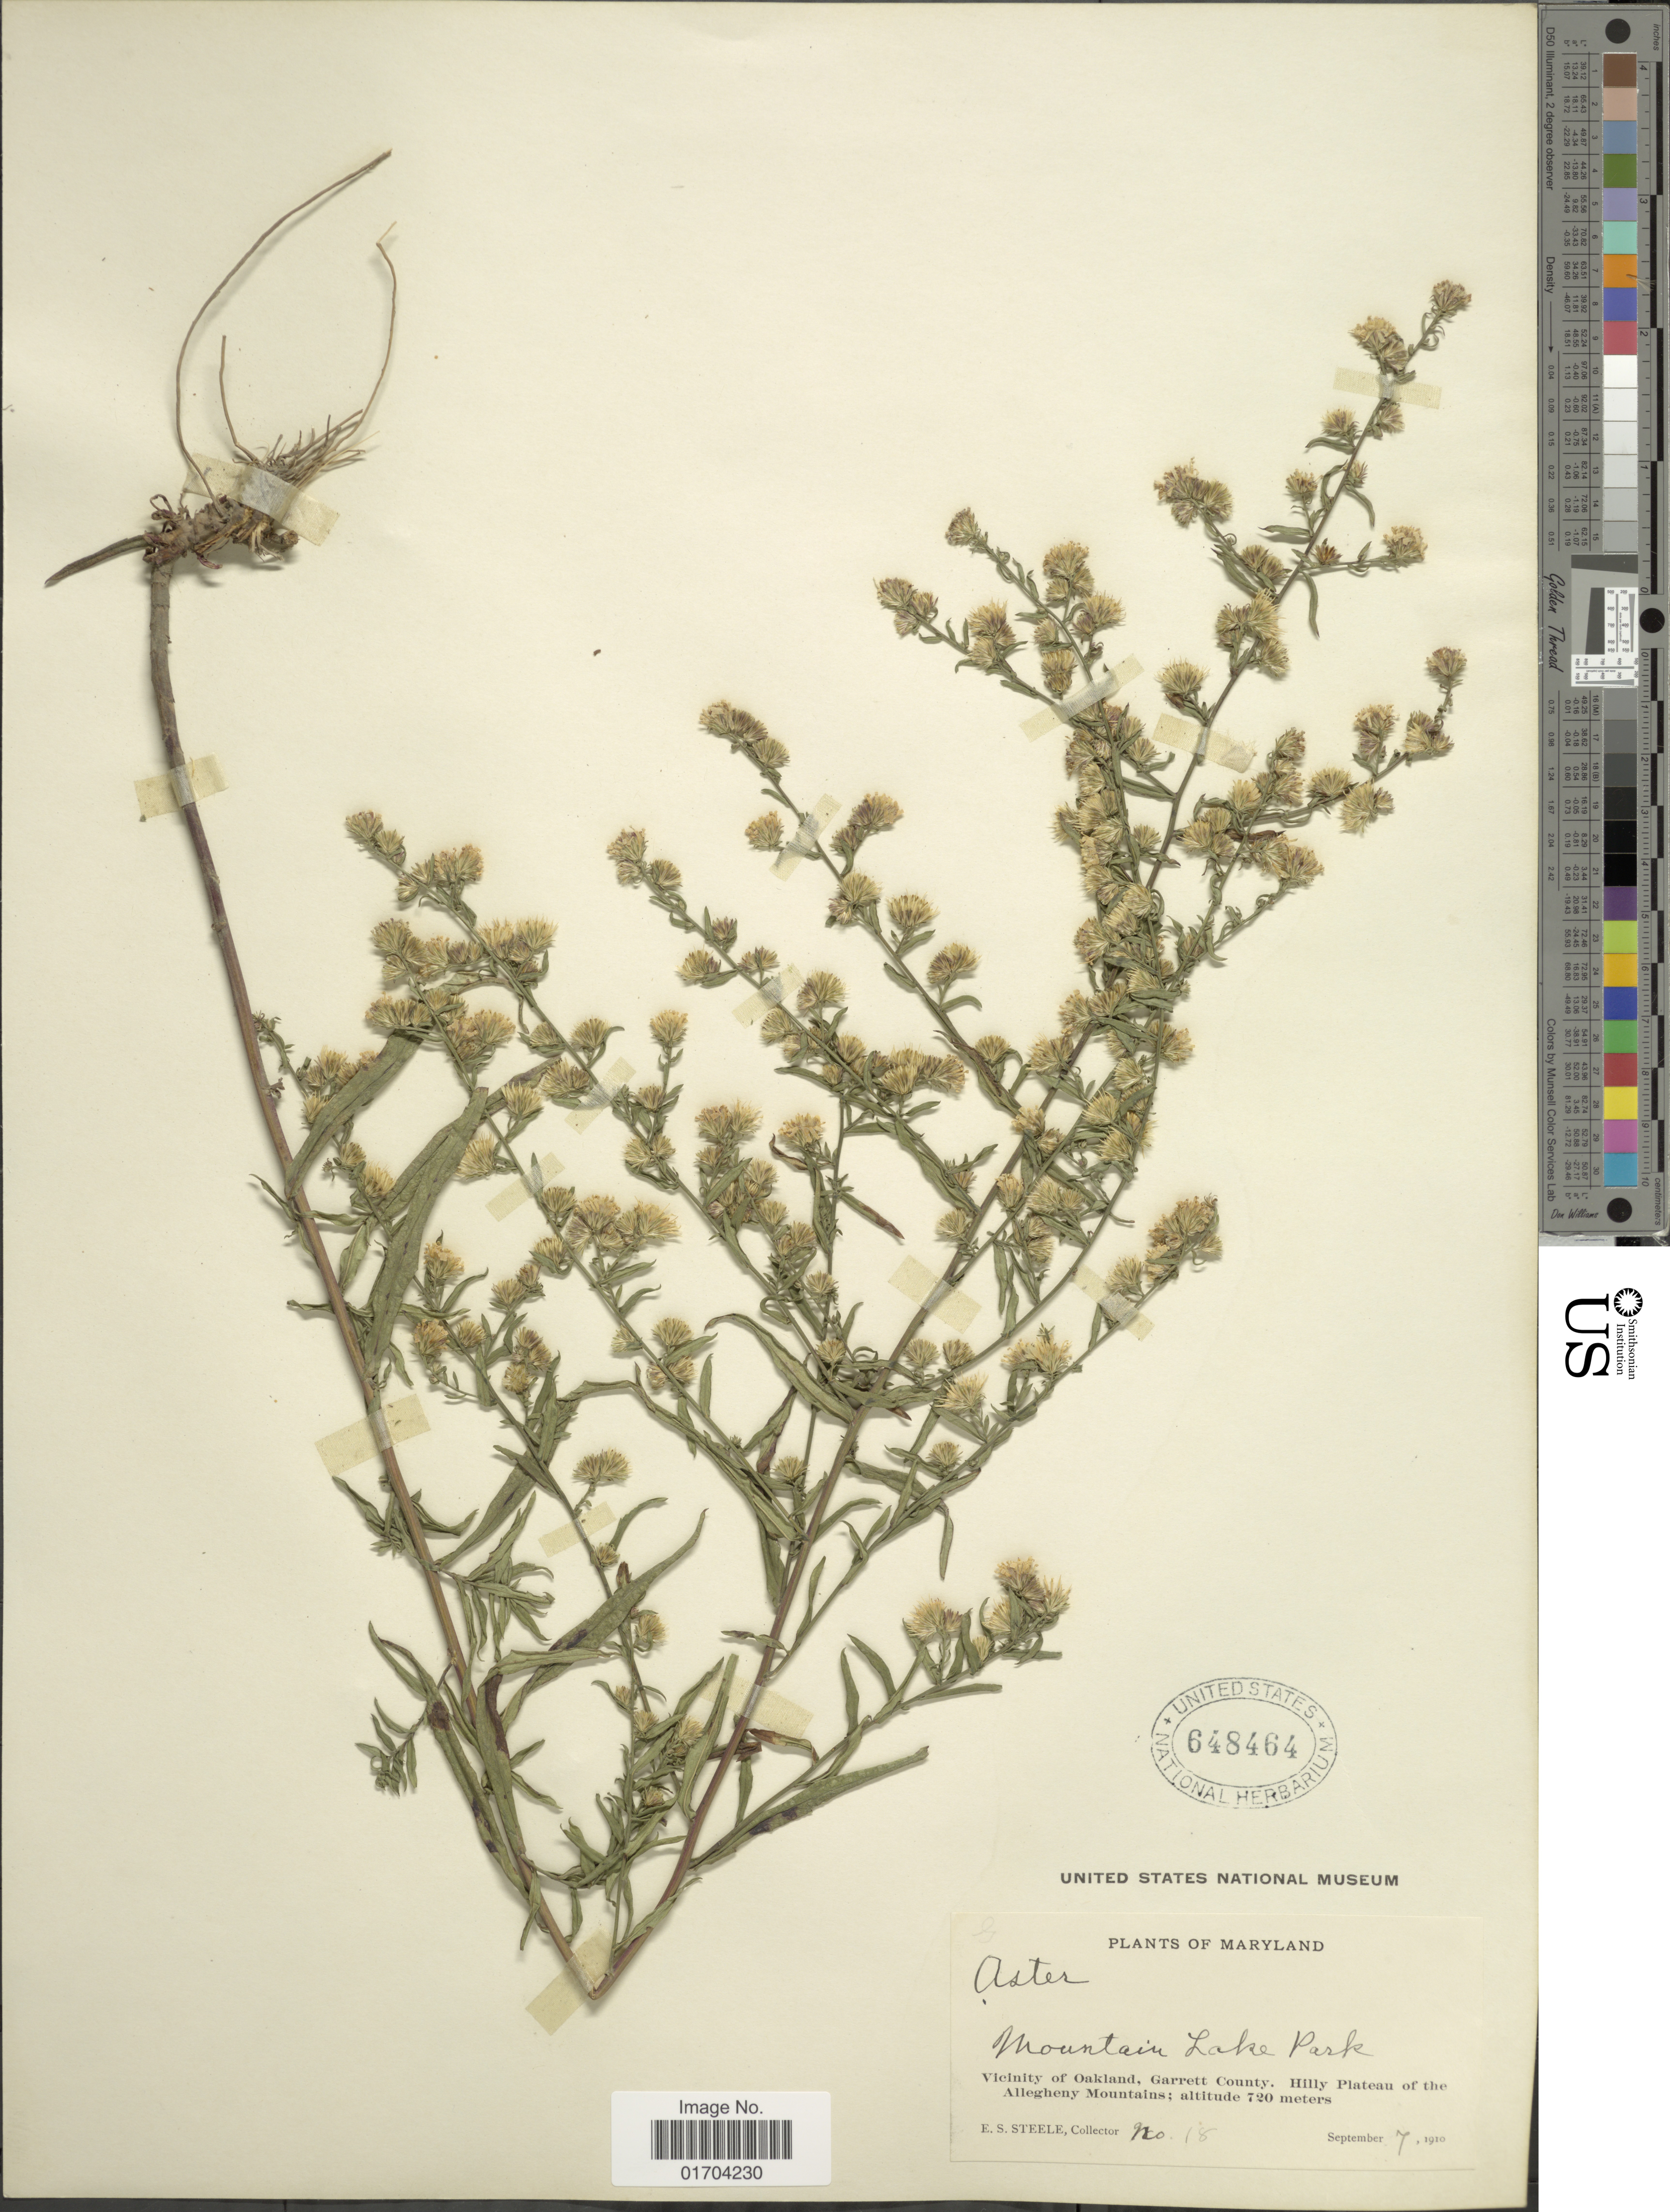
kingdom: Plantae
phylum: Tracheophyta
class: Magnoliopsida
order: Asterales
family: Asteraceae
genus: Symphyotrichum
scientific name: Symphyotrichum sp.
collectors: E. Steele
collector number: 18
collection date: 1910-09-07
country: United States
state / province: Maryland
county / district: Garrett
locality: Mountain Lake Park, Vicinity of Oakland, Garrett County. Hilly Plateau of the Allegheny Mountains.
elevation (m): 720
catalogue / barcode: US 648464